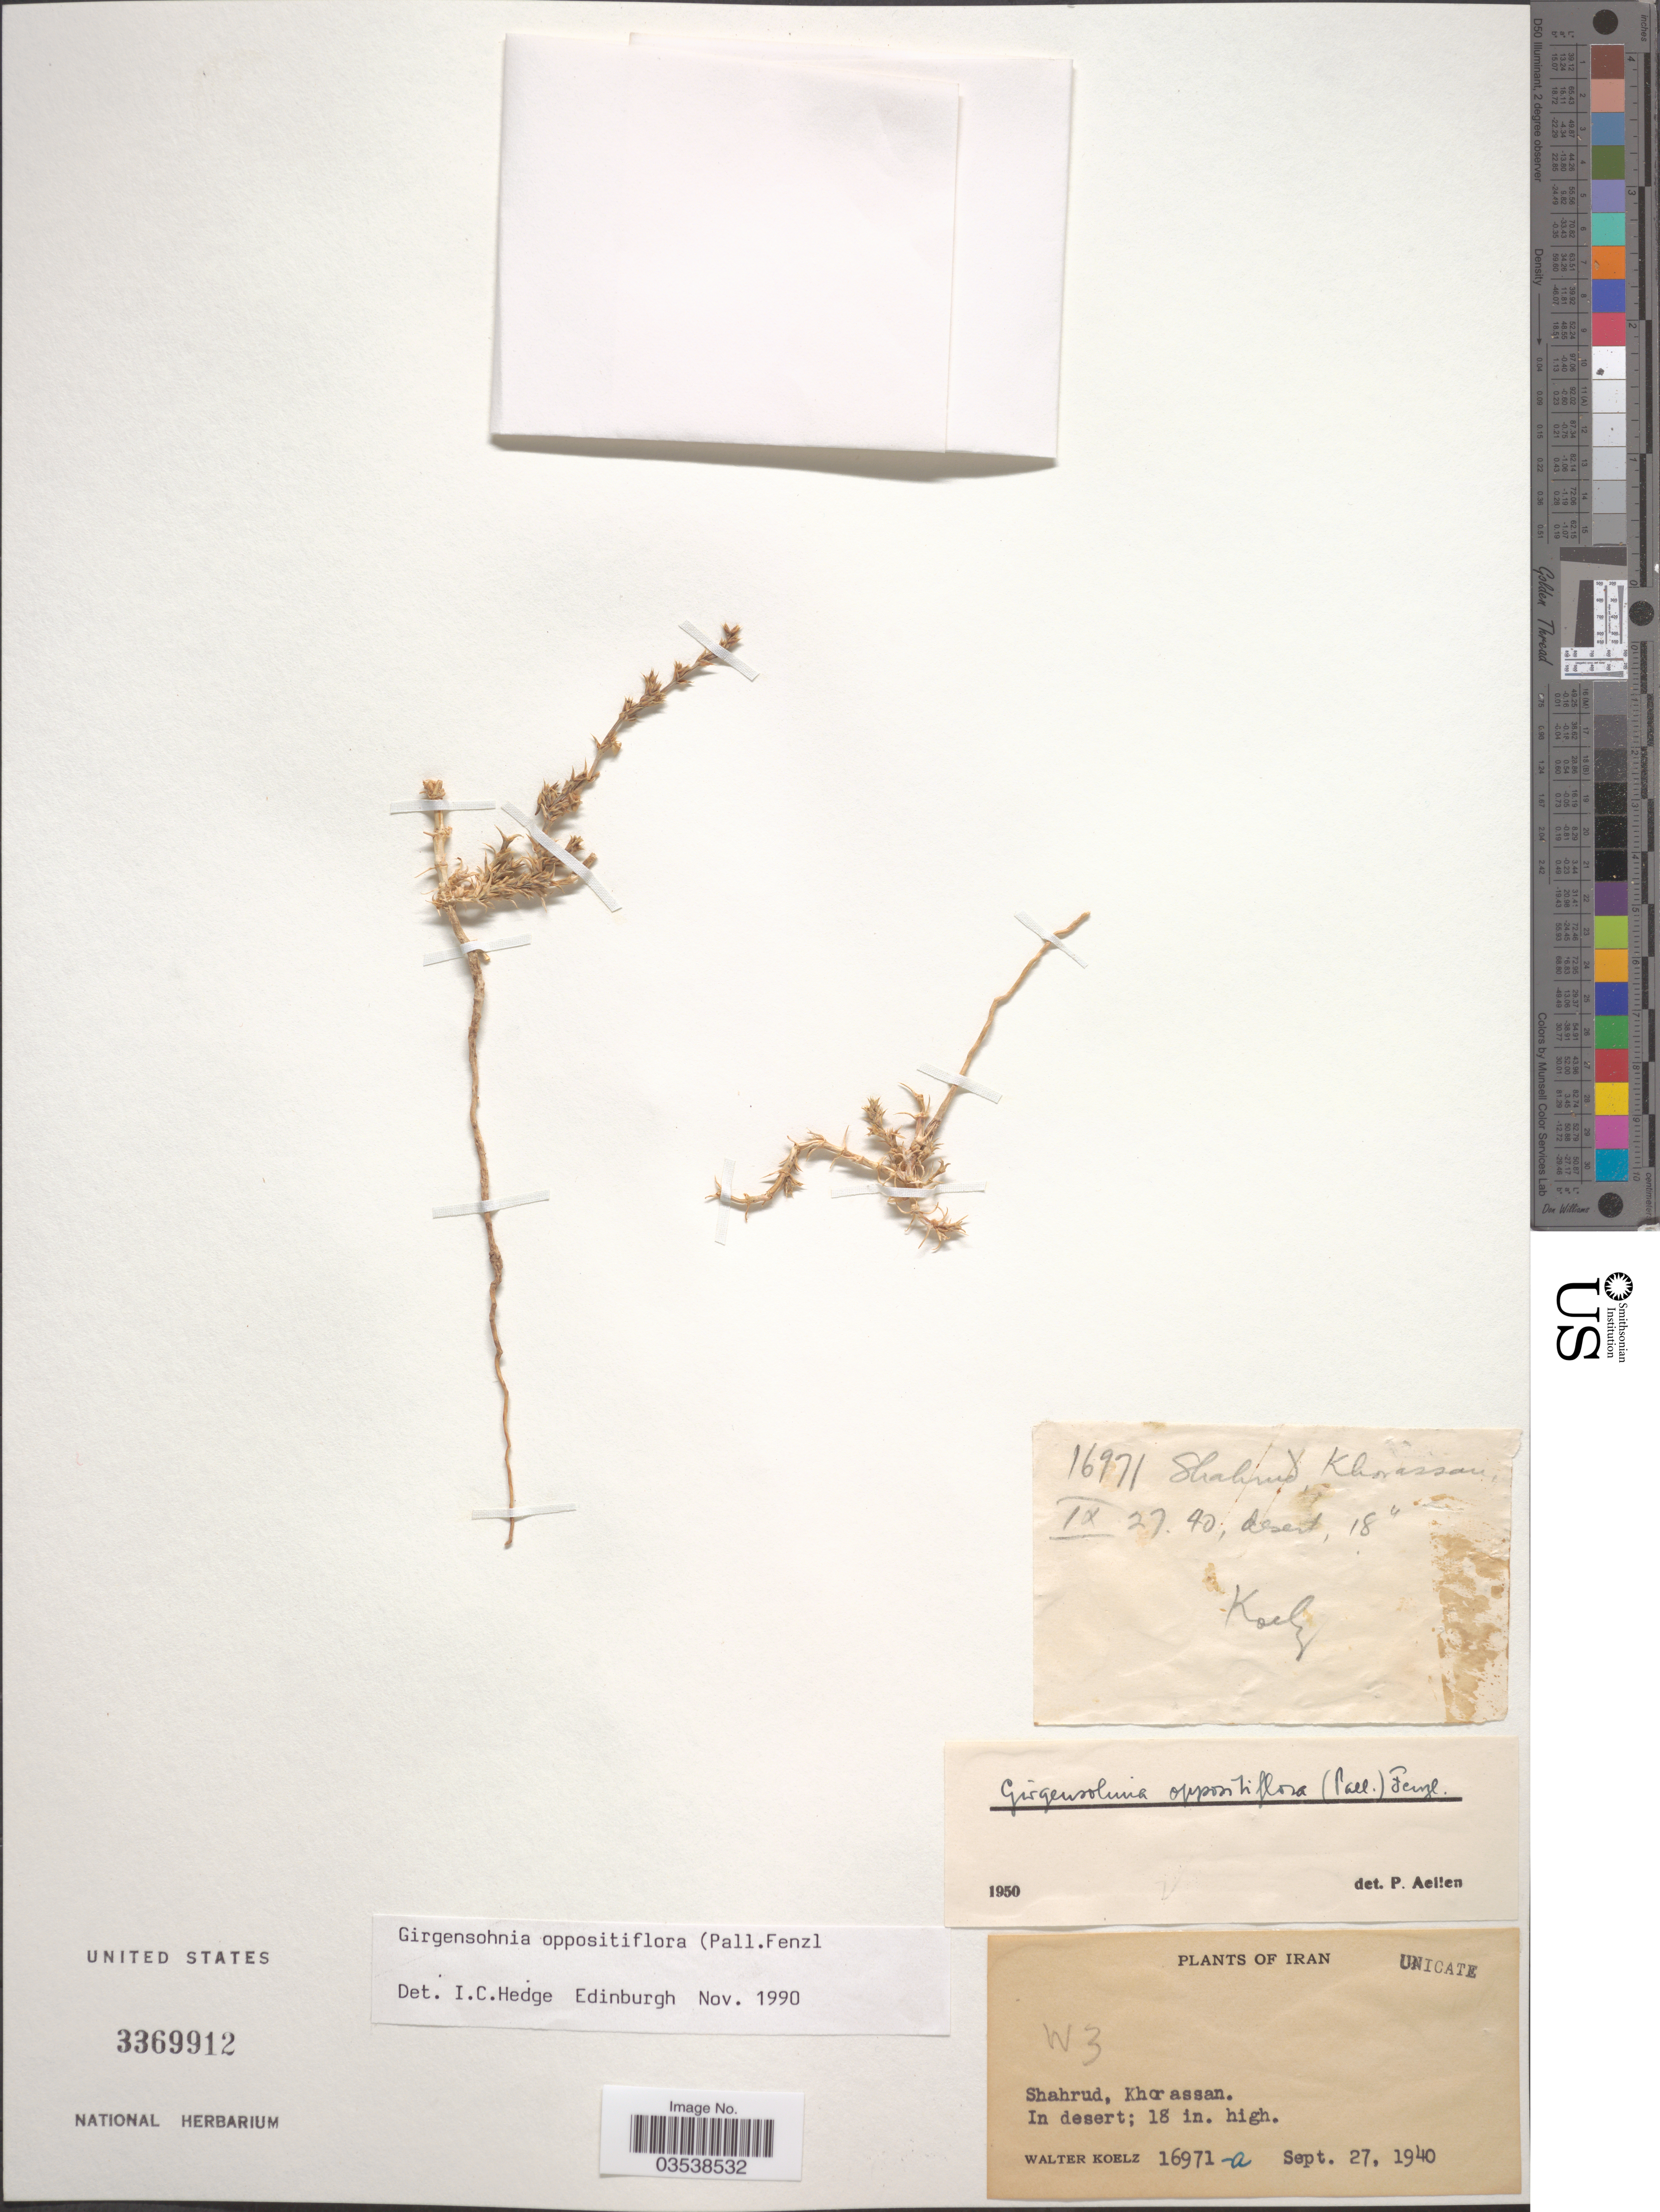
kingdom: Plantae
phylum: Tracheophyta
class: Magnoliopsida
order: Caryophyllales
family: Amaranthaceae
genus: Girgensohnia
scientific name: Girgensohnia oppositiflora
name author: (Pall.) Fenzl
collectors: W. N. Koelz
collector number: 16971-a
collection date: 1940-09-27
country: Iran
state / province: Khorasan [obsolete]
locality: Shahrud, Khorassan.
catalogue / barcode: US 3369912